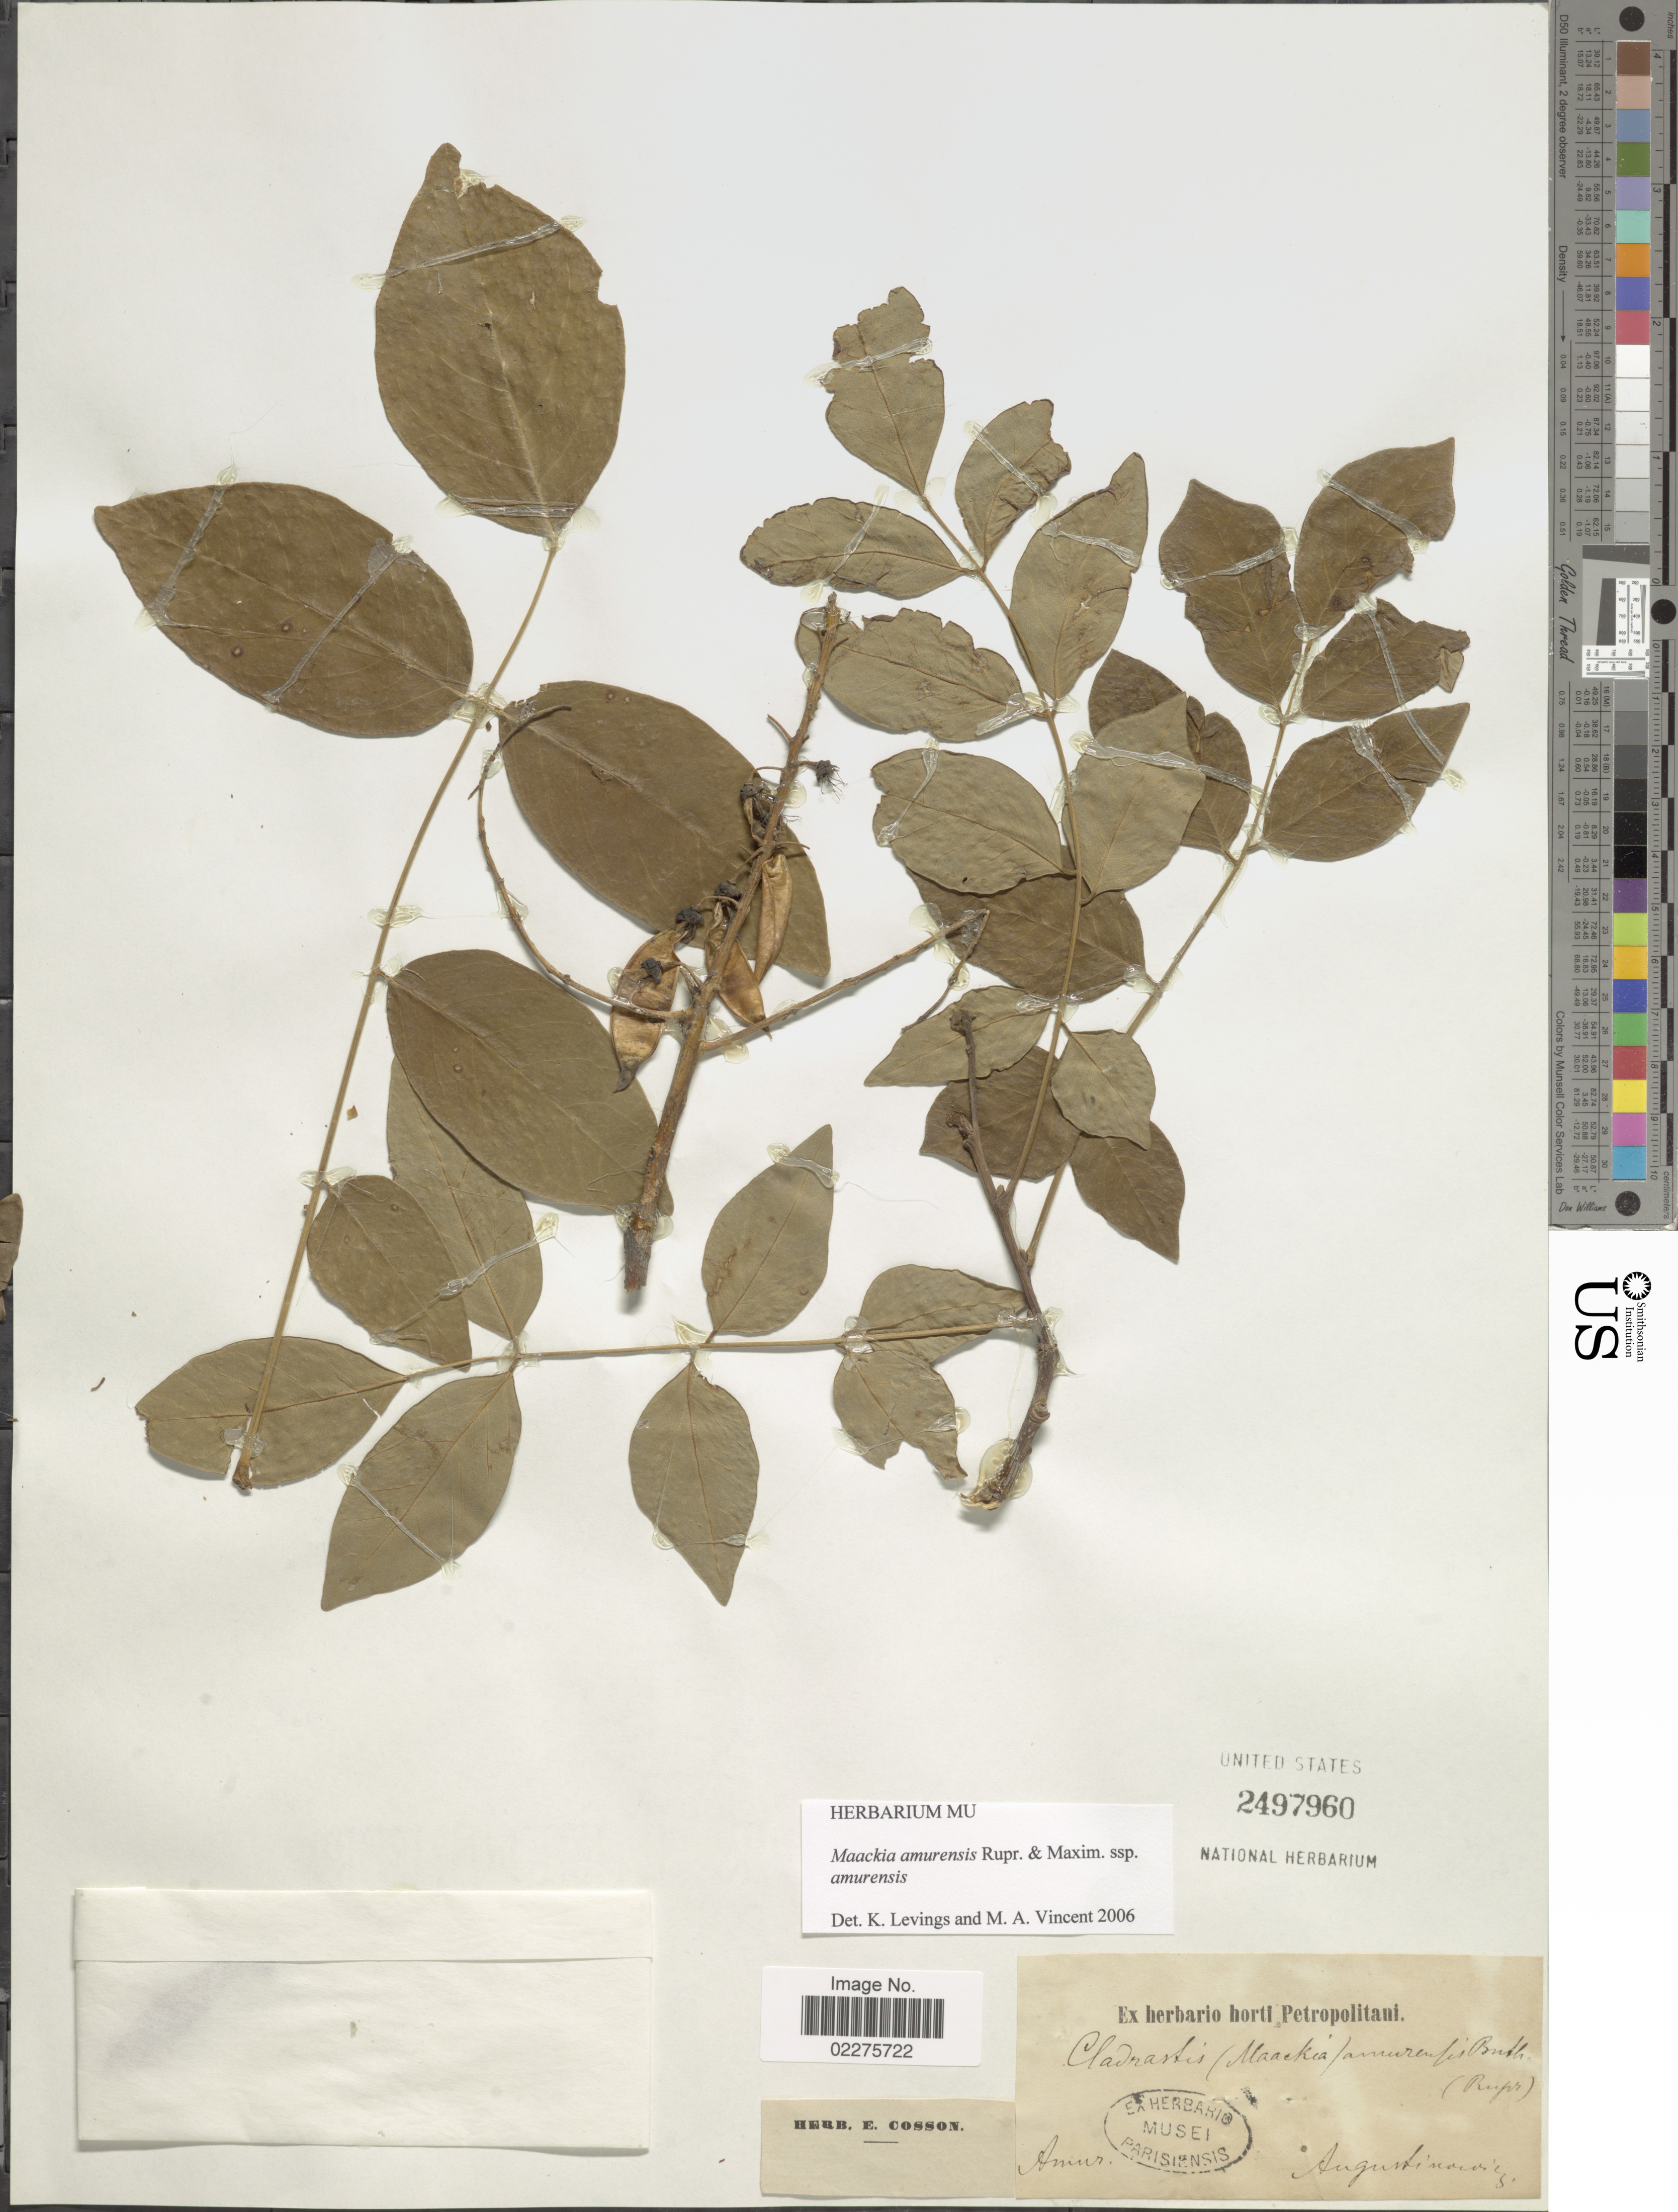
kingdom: Plantae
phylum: Tracheophyta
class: Magnoliopsida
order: Fabales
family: Fabaceae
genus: Maackia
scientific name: Maackia amurensis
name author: Rupr.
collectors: Augustinowicz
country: Russian Federation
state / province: Amur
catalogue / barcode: US 2497960